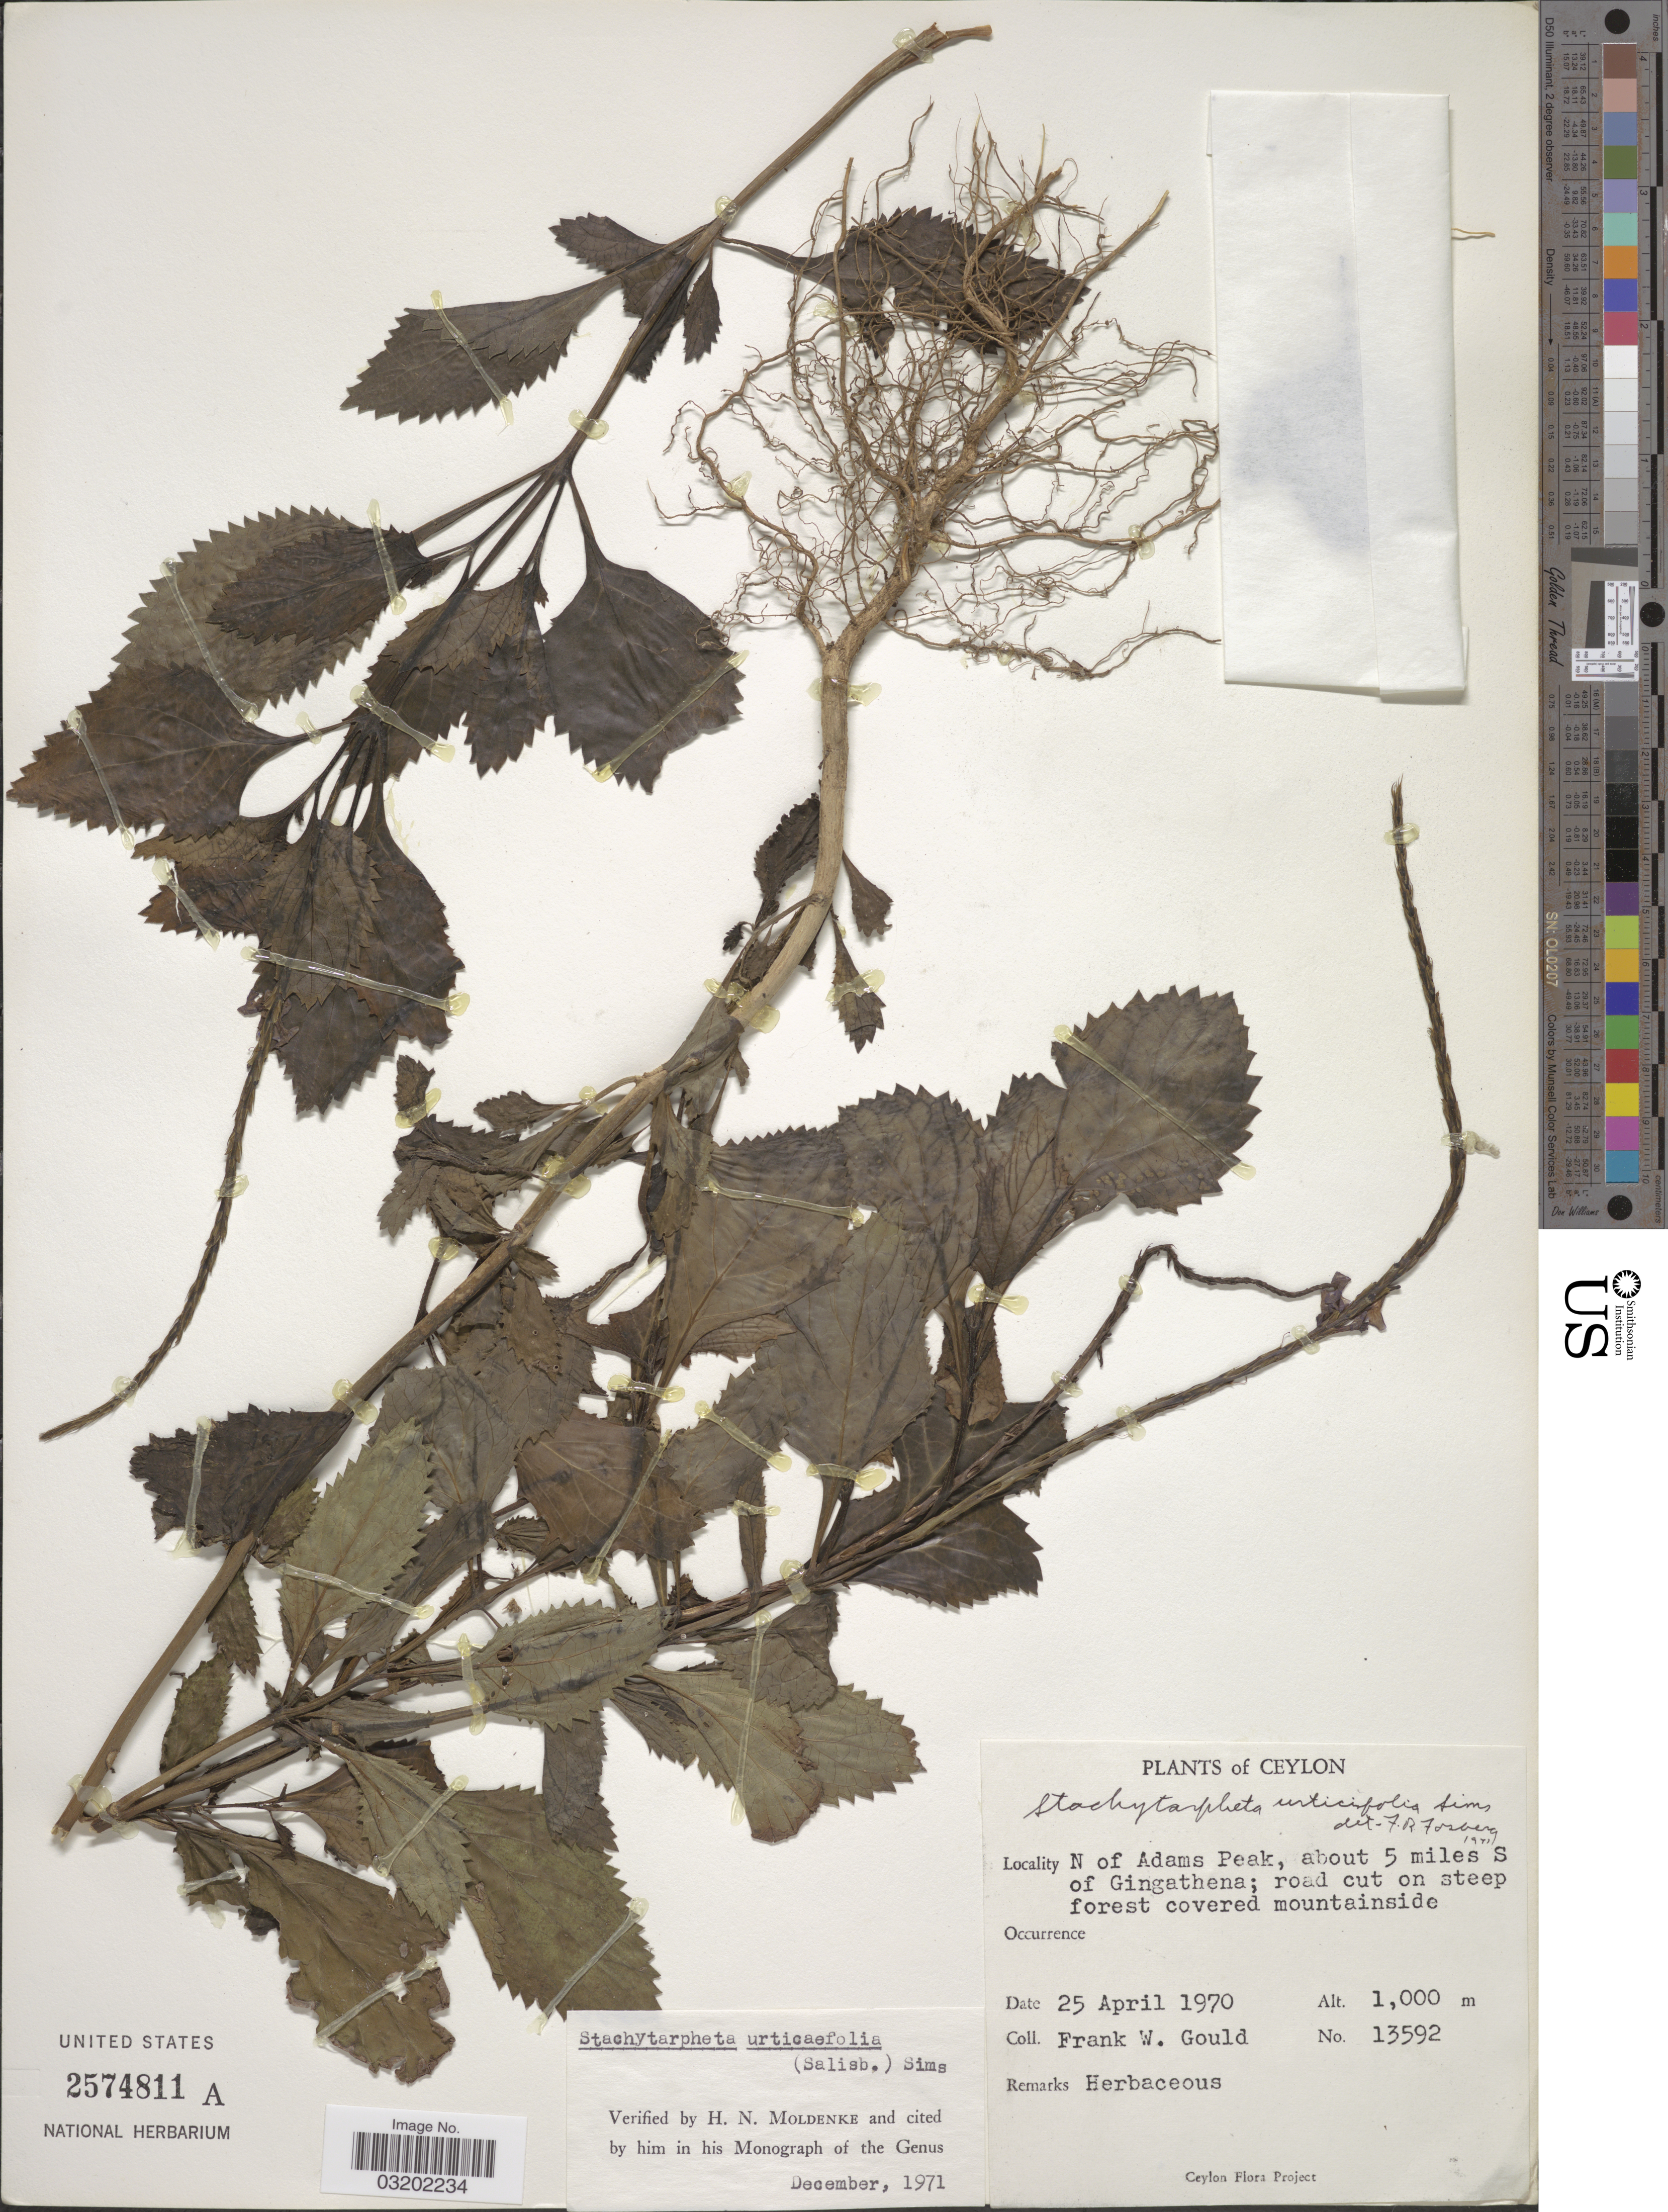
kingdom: Plantae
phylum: Tracheophyta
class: Magnoliopsida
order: Lamiales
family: Verbenaceae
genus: Stachytarpheta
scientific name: Stachytarpheta urticifolia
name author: Sims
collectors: F. W. Gould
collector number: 13592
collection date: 1970-04-25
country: Sri Lanka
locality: Ceylon. N of Adams Peak, about 5 miles S of Gingathena.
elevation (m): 1000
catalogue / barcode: US 2574811A